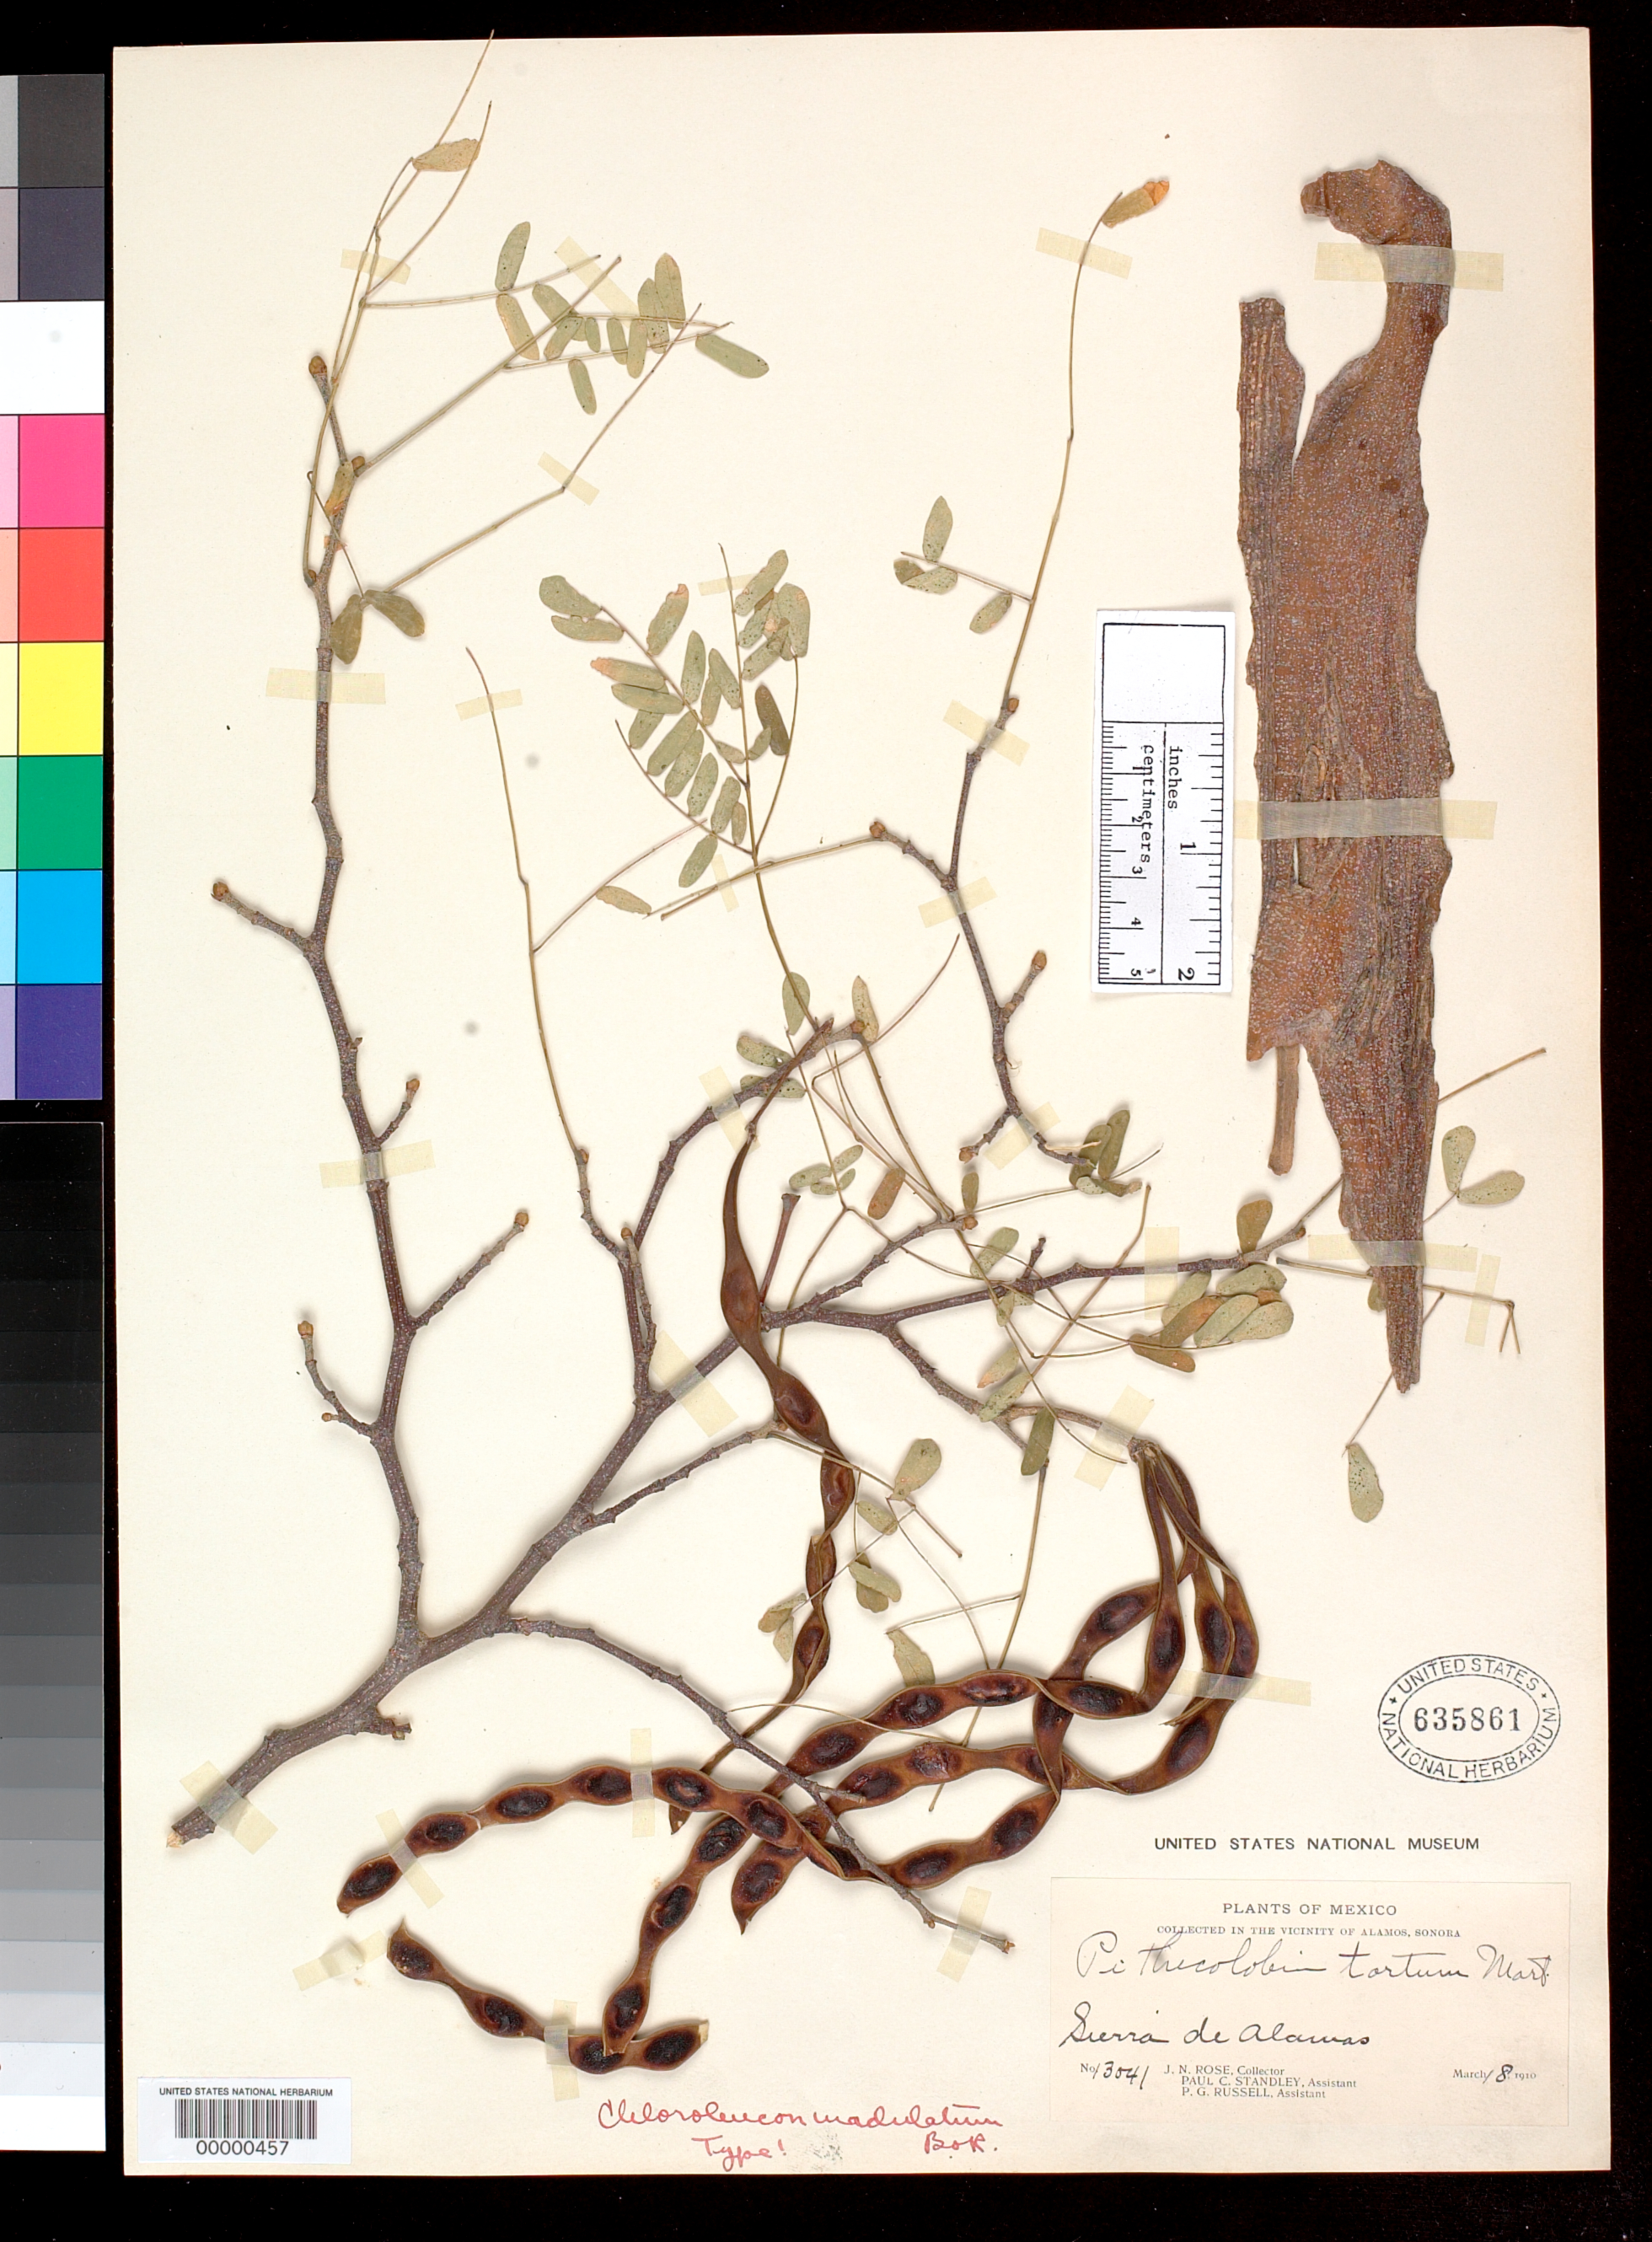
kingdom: Plantae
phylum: Tracheophyta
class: Magnoliopsida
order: Fabales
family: Fabaceae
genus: Chloroleucon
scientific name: Chloroleucon undulatum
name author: Britton & Rose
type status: Type Collection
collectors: J. N. Rose, P. C. Standley & P. G. Russell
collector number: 13041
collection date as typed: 18 Mar 1910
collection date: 1910-03-18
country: Mexico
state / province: Sonora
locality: Vicinity of Alamos.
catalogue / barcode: US 635861